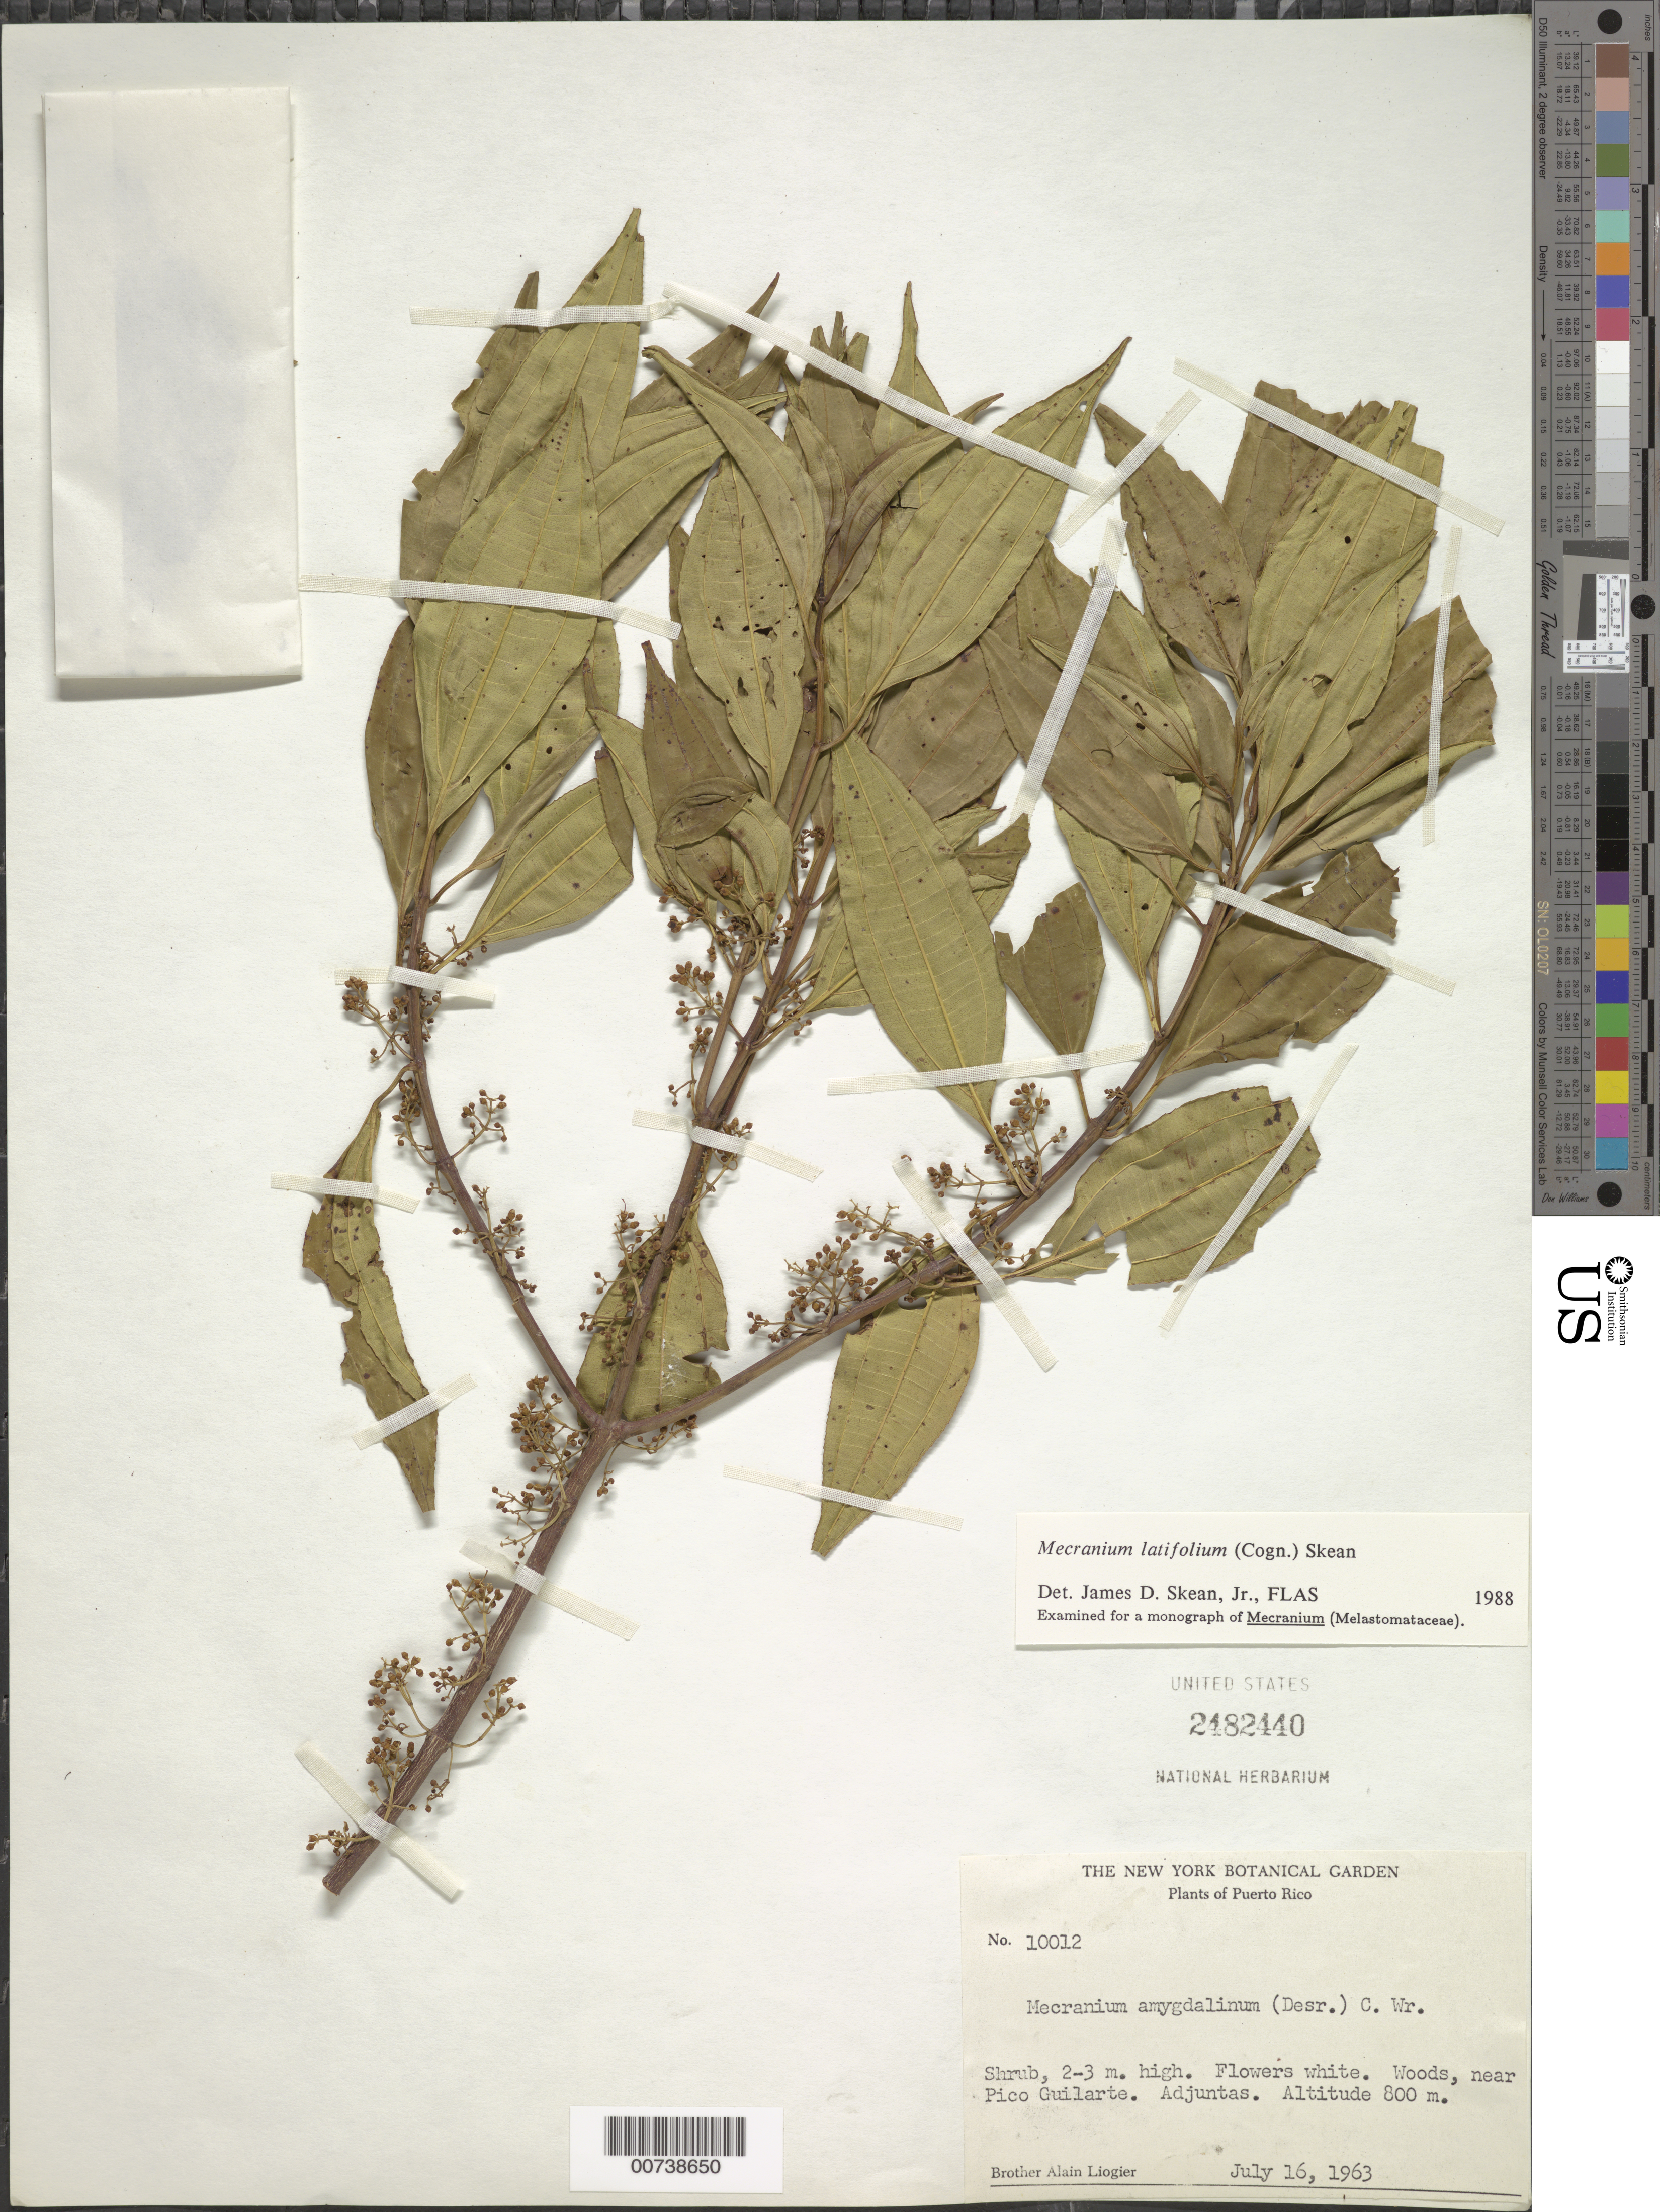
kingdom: Plantae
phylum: Tracheophyta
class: Magnoliopsida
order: Myrtales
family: Melastomataceae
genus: Mecranium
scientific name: Mecranium latifolium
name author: (Cogn.) Skean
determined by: Skean, J. D., Jr.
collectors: A. H. Liogier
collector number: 10012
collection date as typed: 16 Jul 1963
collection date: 1963-07-16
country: Puerto Rico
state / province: Adjuntas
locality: Near Pico Guilarte. Adjuntas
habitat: Woods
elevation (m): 800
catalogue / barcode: US 2482440